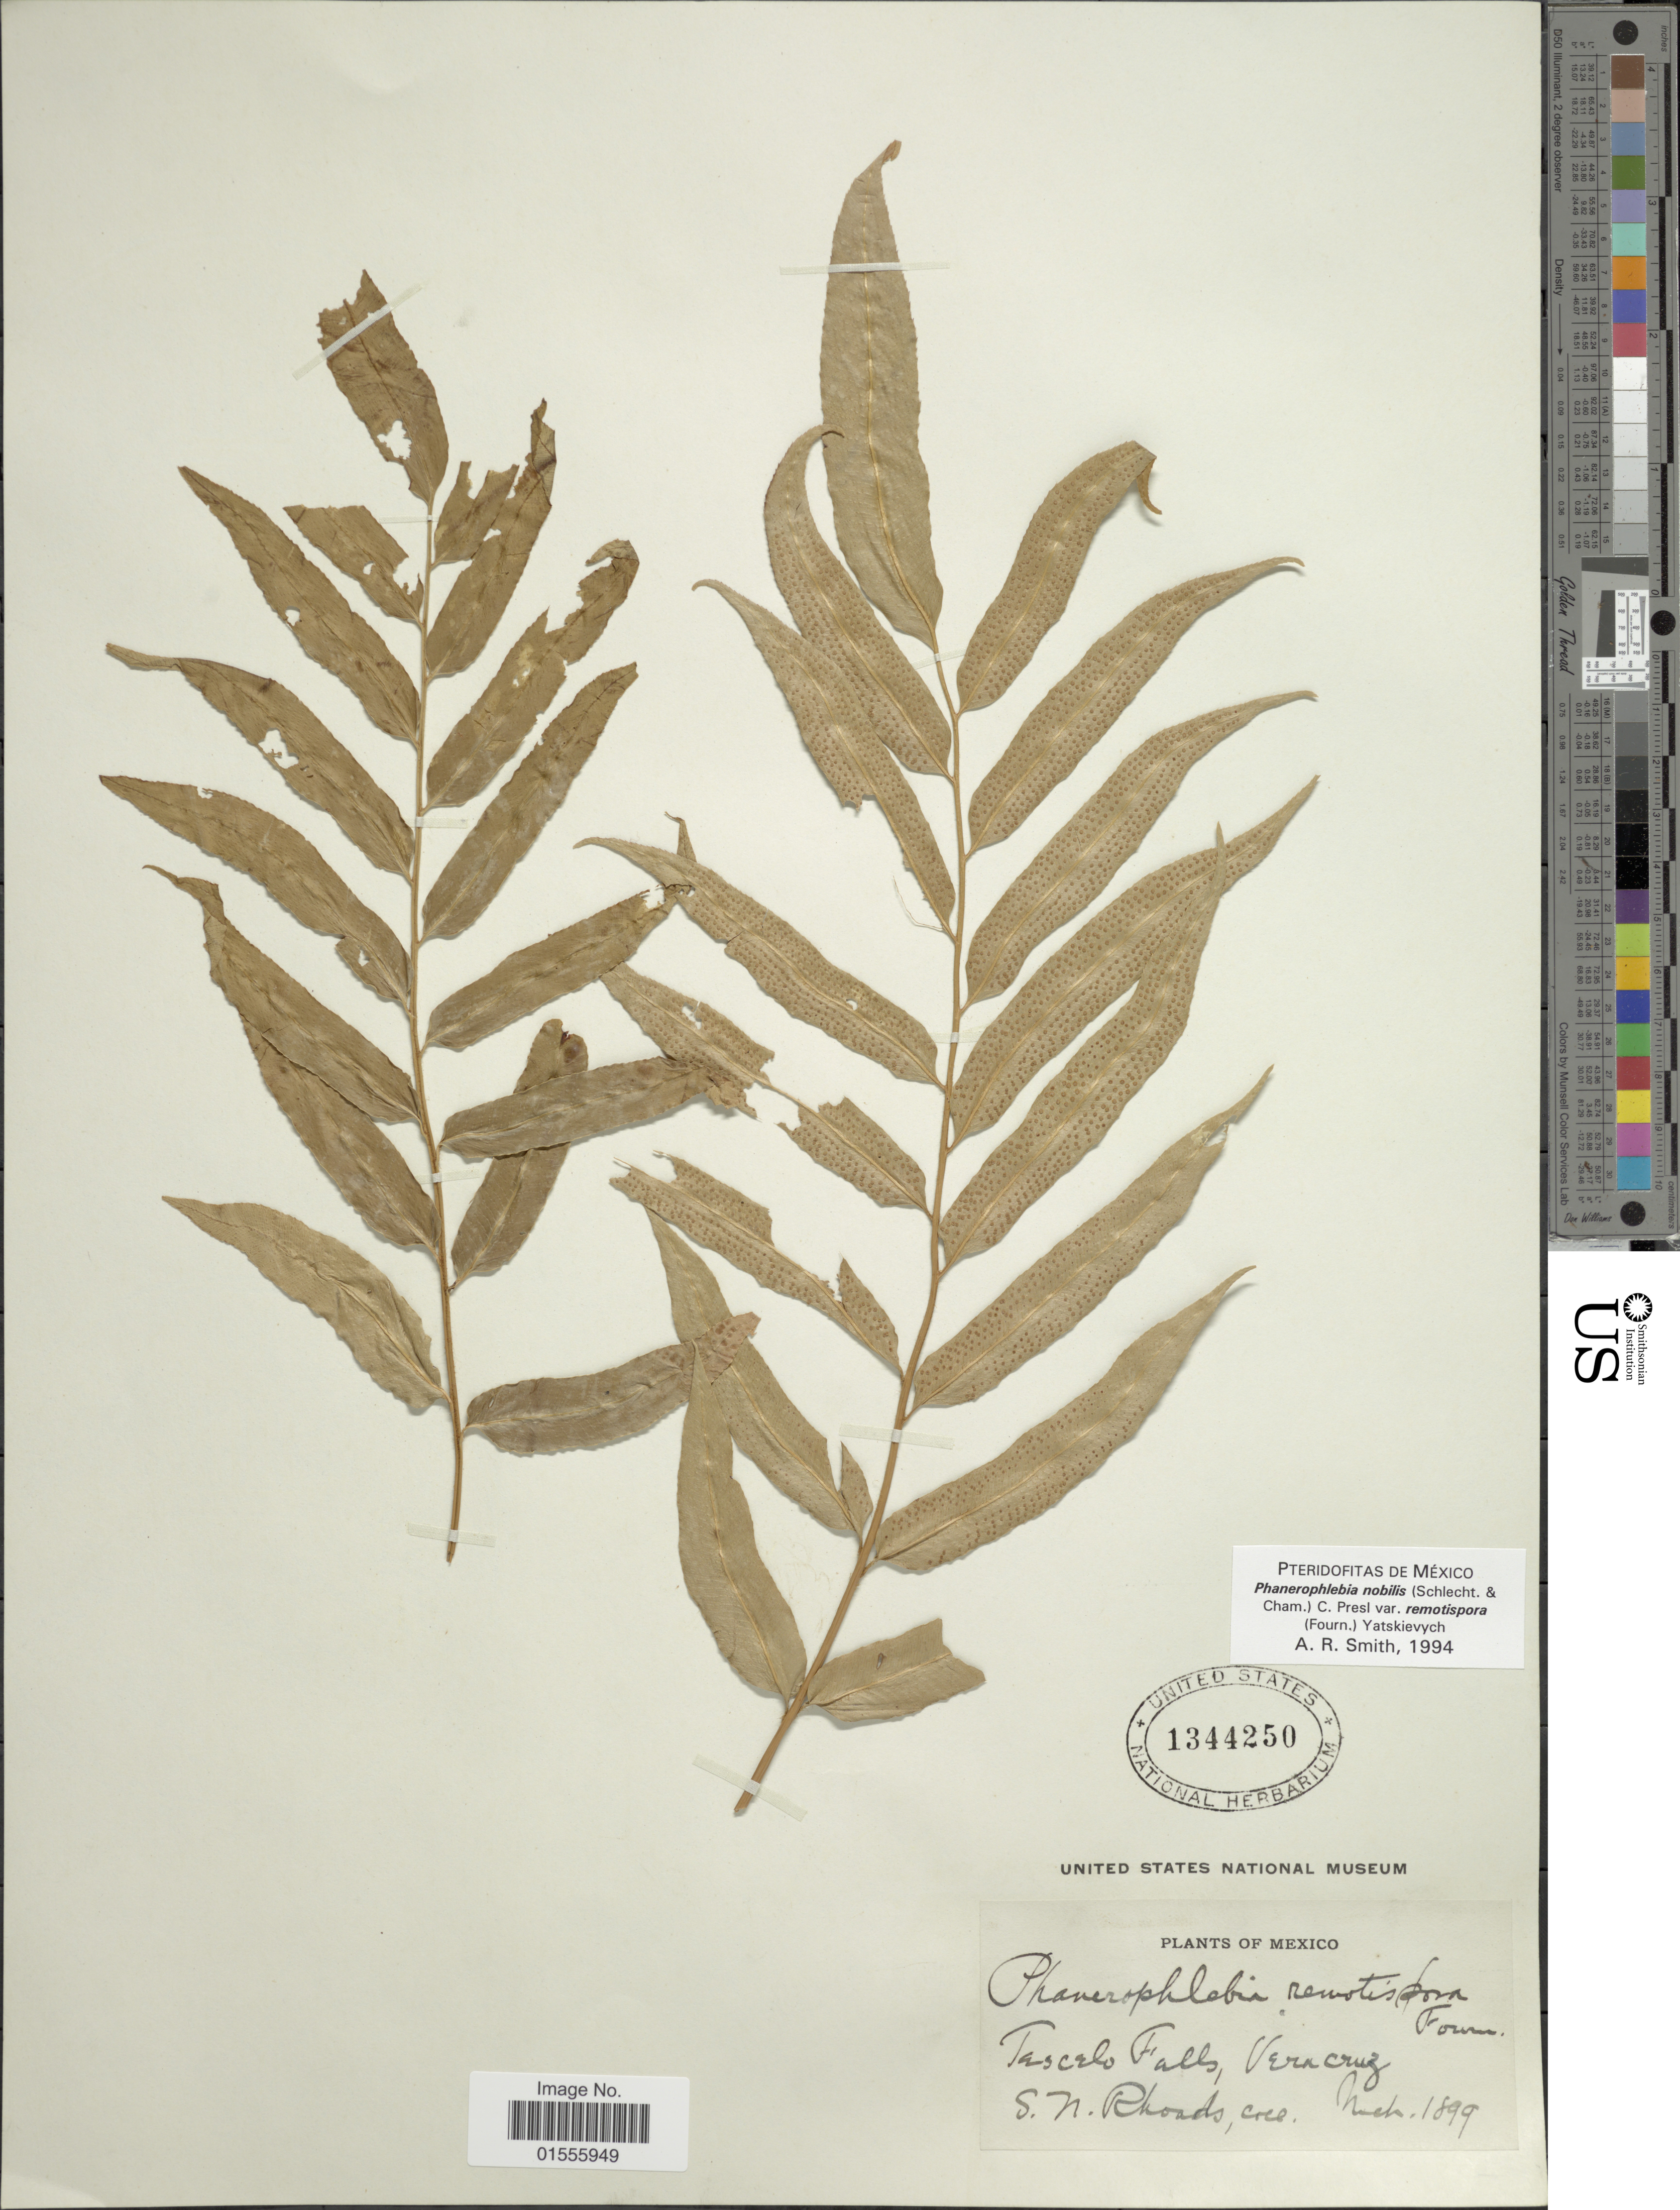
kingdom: Plantae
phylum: Tracheophyta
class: Polypodiopsida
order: Polypodiales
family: Dryopteridaceae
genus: Phanerophlebia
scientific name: Phanerophlebia remotispora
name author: E. Fourn.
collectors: S. Rhoads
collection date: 1899-03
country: Mexico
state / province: Veracruz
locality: Tascelo Falls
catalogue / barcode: US 1344250